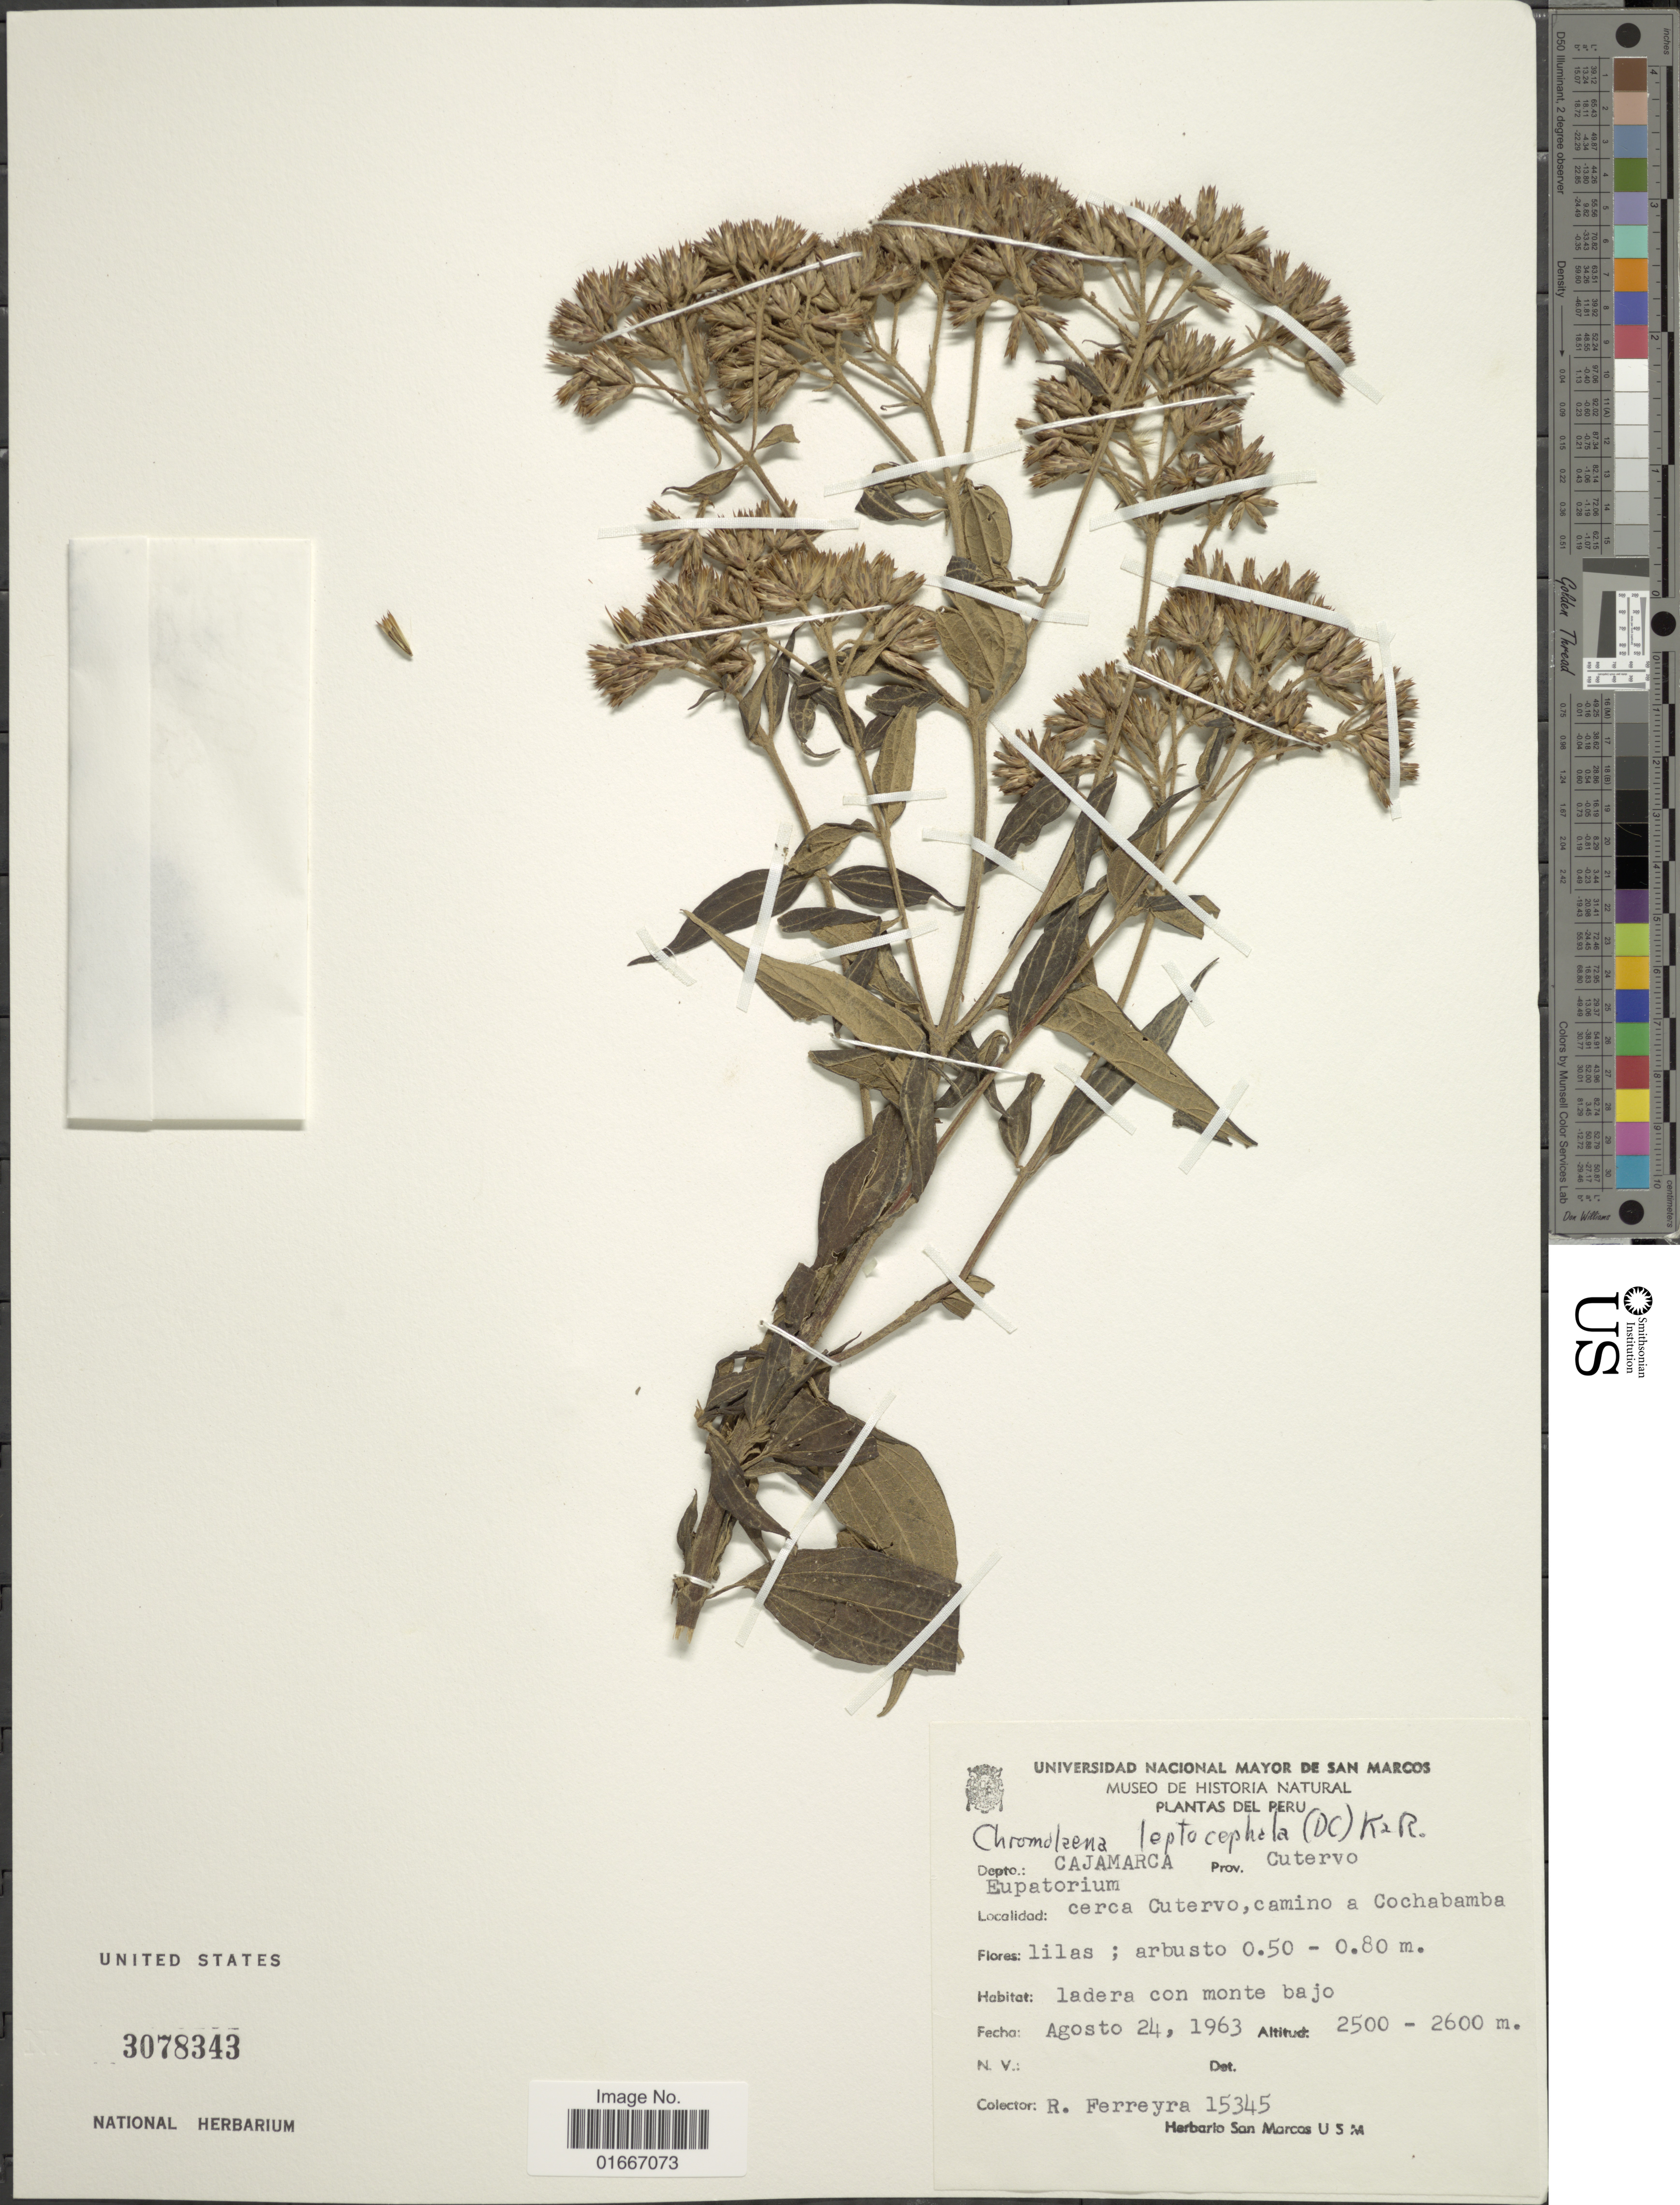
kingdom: Plantae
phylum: Tracheophyta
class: Magnoliopsida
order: Asterales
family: Asteraceae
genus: Chromolaena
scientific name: Chromolaena leptocephala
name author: (DC.) R.M. King & H. Rob.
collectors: R. A. Ferreyra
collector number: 15345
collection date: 1963-08-24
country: Peru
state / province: Cajamarca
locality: Peru. Depto.: Cajamarca Prov. Cutervo. cerca Cutervo, camino a Cohabamba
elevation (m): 2500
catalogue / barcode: US 3078343